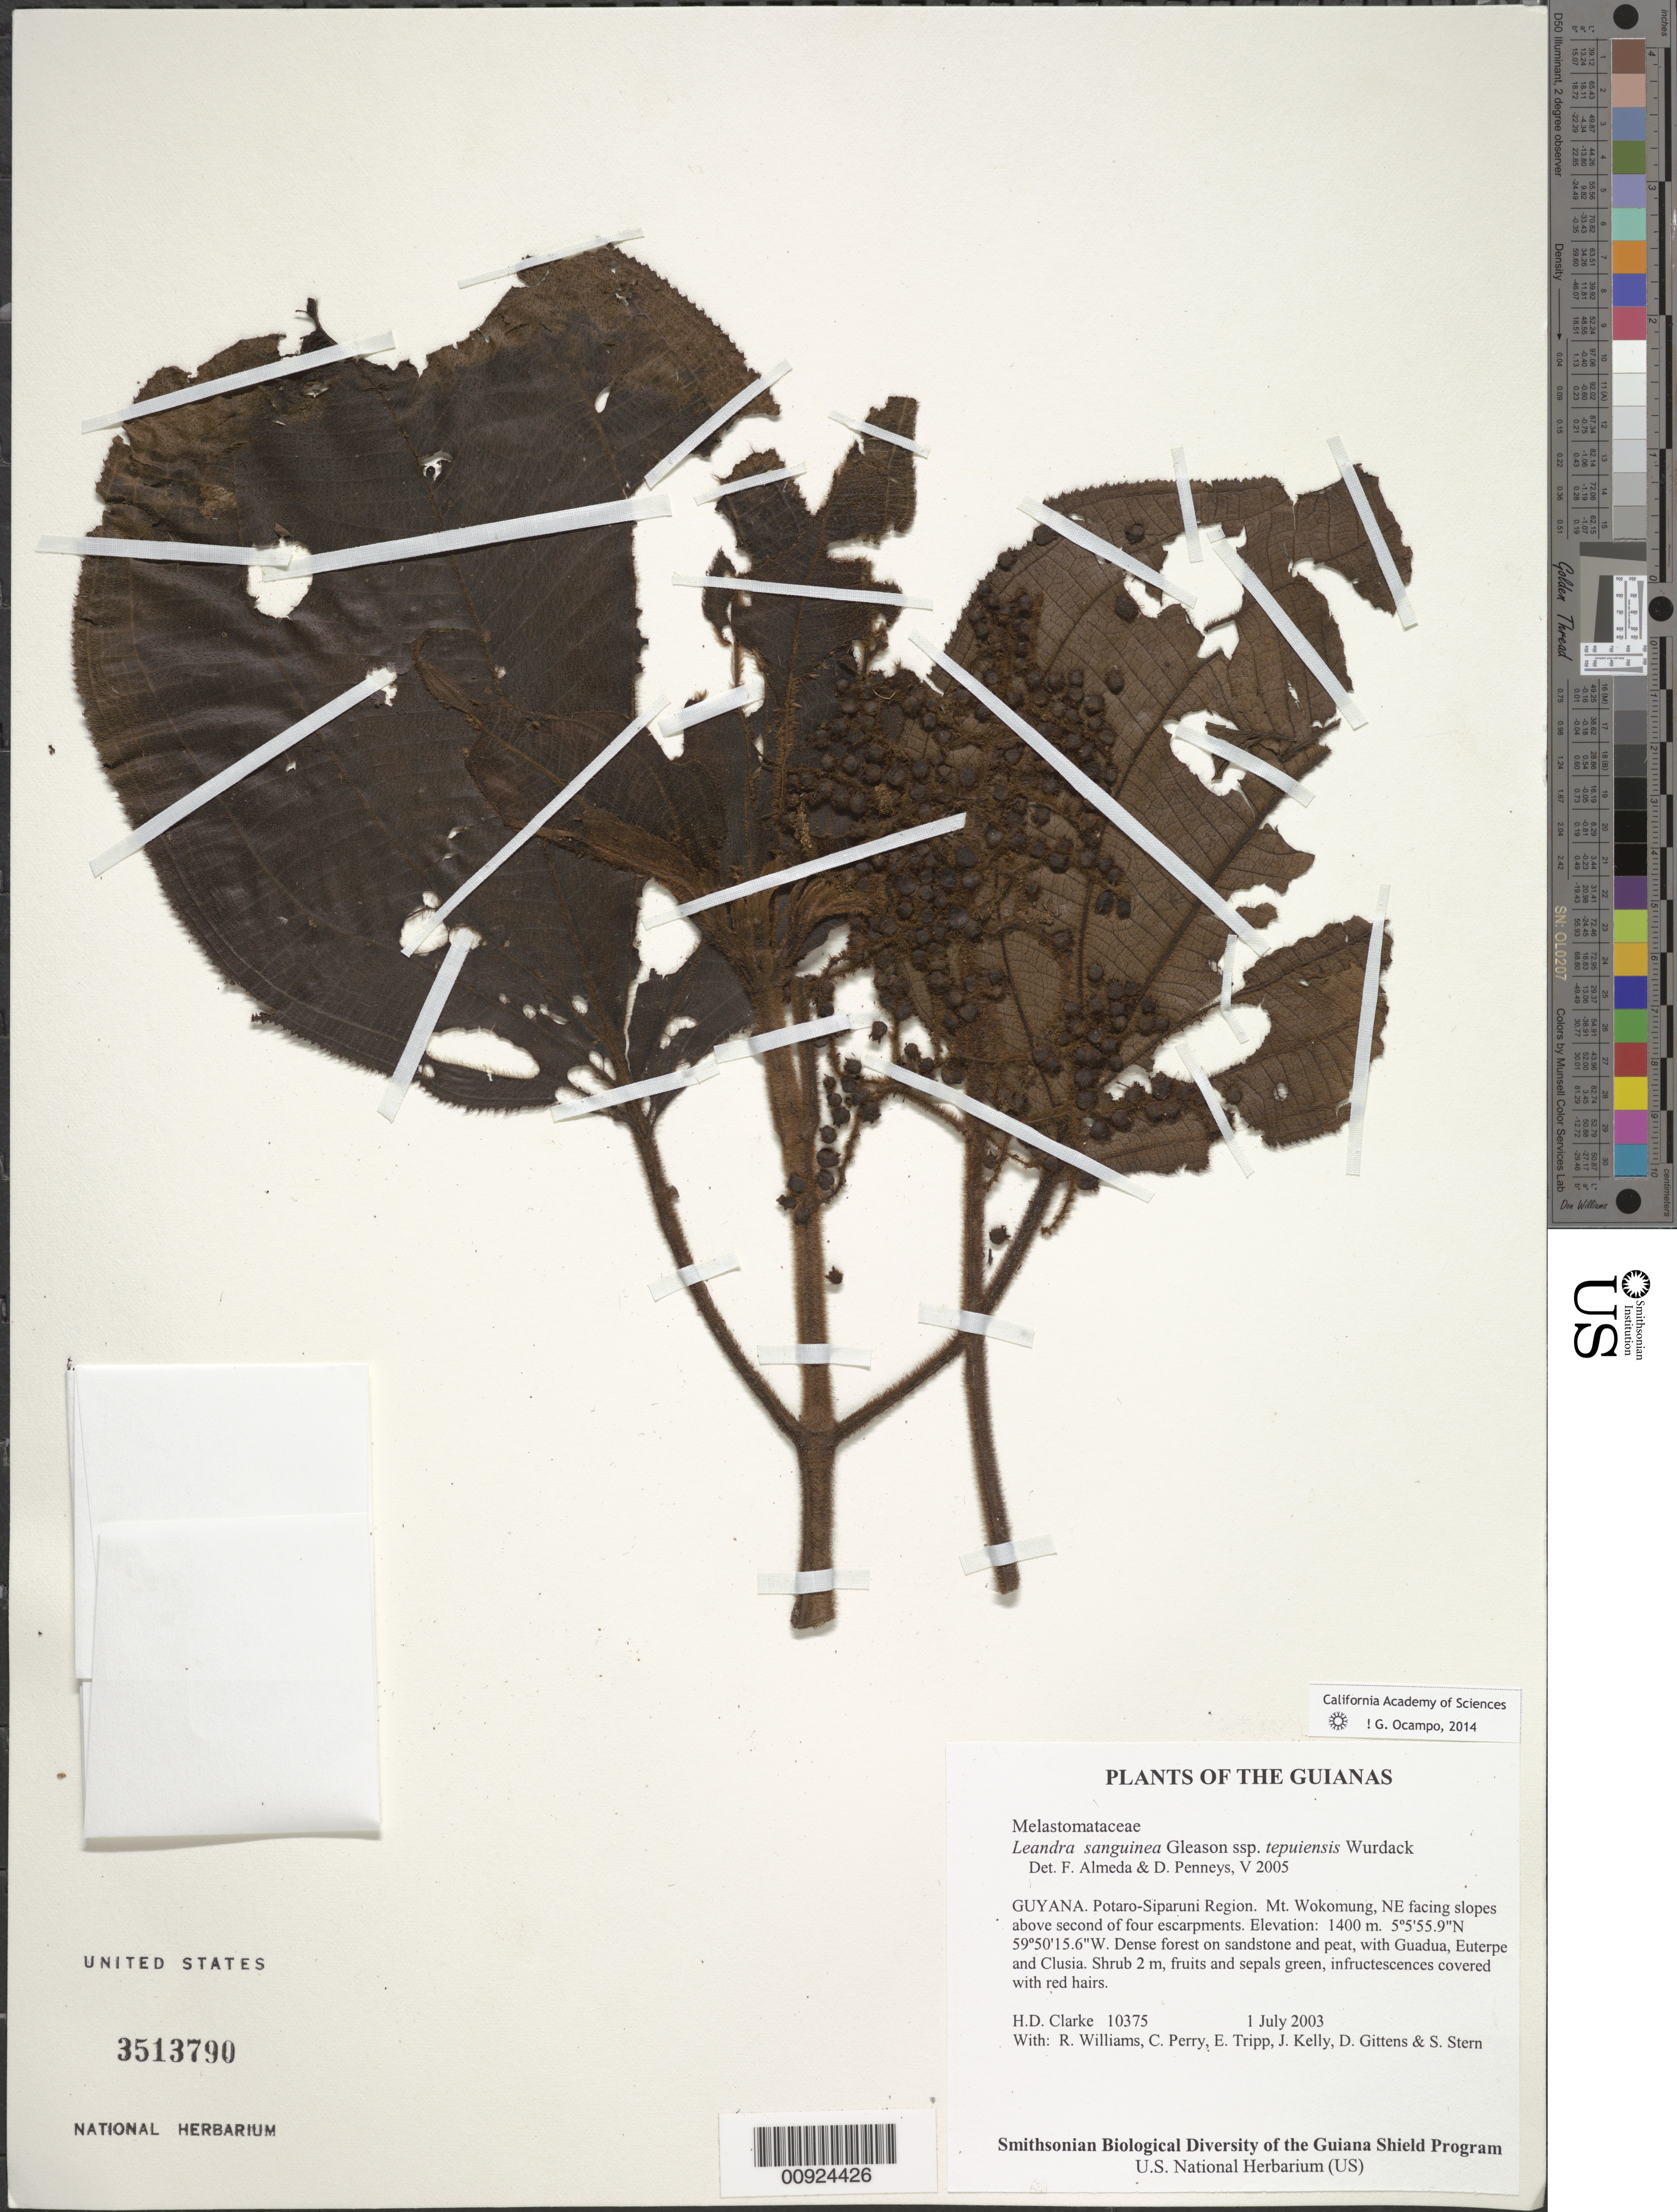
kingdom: Plantae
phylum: Tracheophyta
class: Magnoliopsida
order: Myrtales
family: Melastomataceae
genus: Leandra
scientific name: Leandra sanguinea subsp. tepuiensis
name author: Wurdack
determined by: Almeda, F.; Penneys, D. S.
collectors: H. D. Clarke, R. Williams, C. Perry, E. Tripp, J. Kelly, D. Gittens & S. R. Stern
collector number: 10375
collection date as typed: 1 July 2003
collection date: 2003-07-01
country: Guyana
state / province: Potaro-Siparuni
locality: Mt. Wokomung, NE facing slopes above second of four escarpments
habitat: Dense forest on sandstone and peat, with Guadua, Euterpe and Clusia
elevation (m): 1400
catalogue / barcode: US 3513790